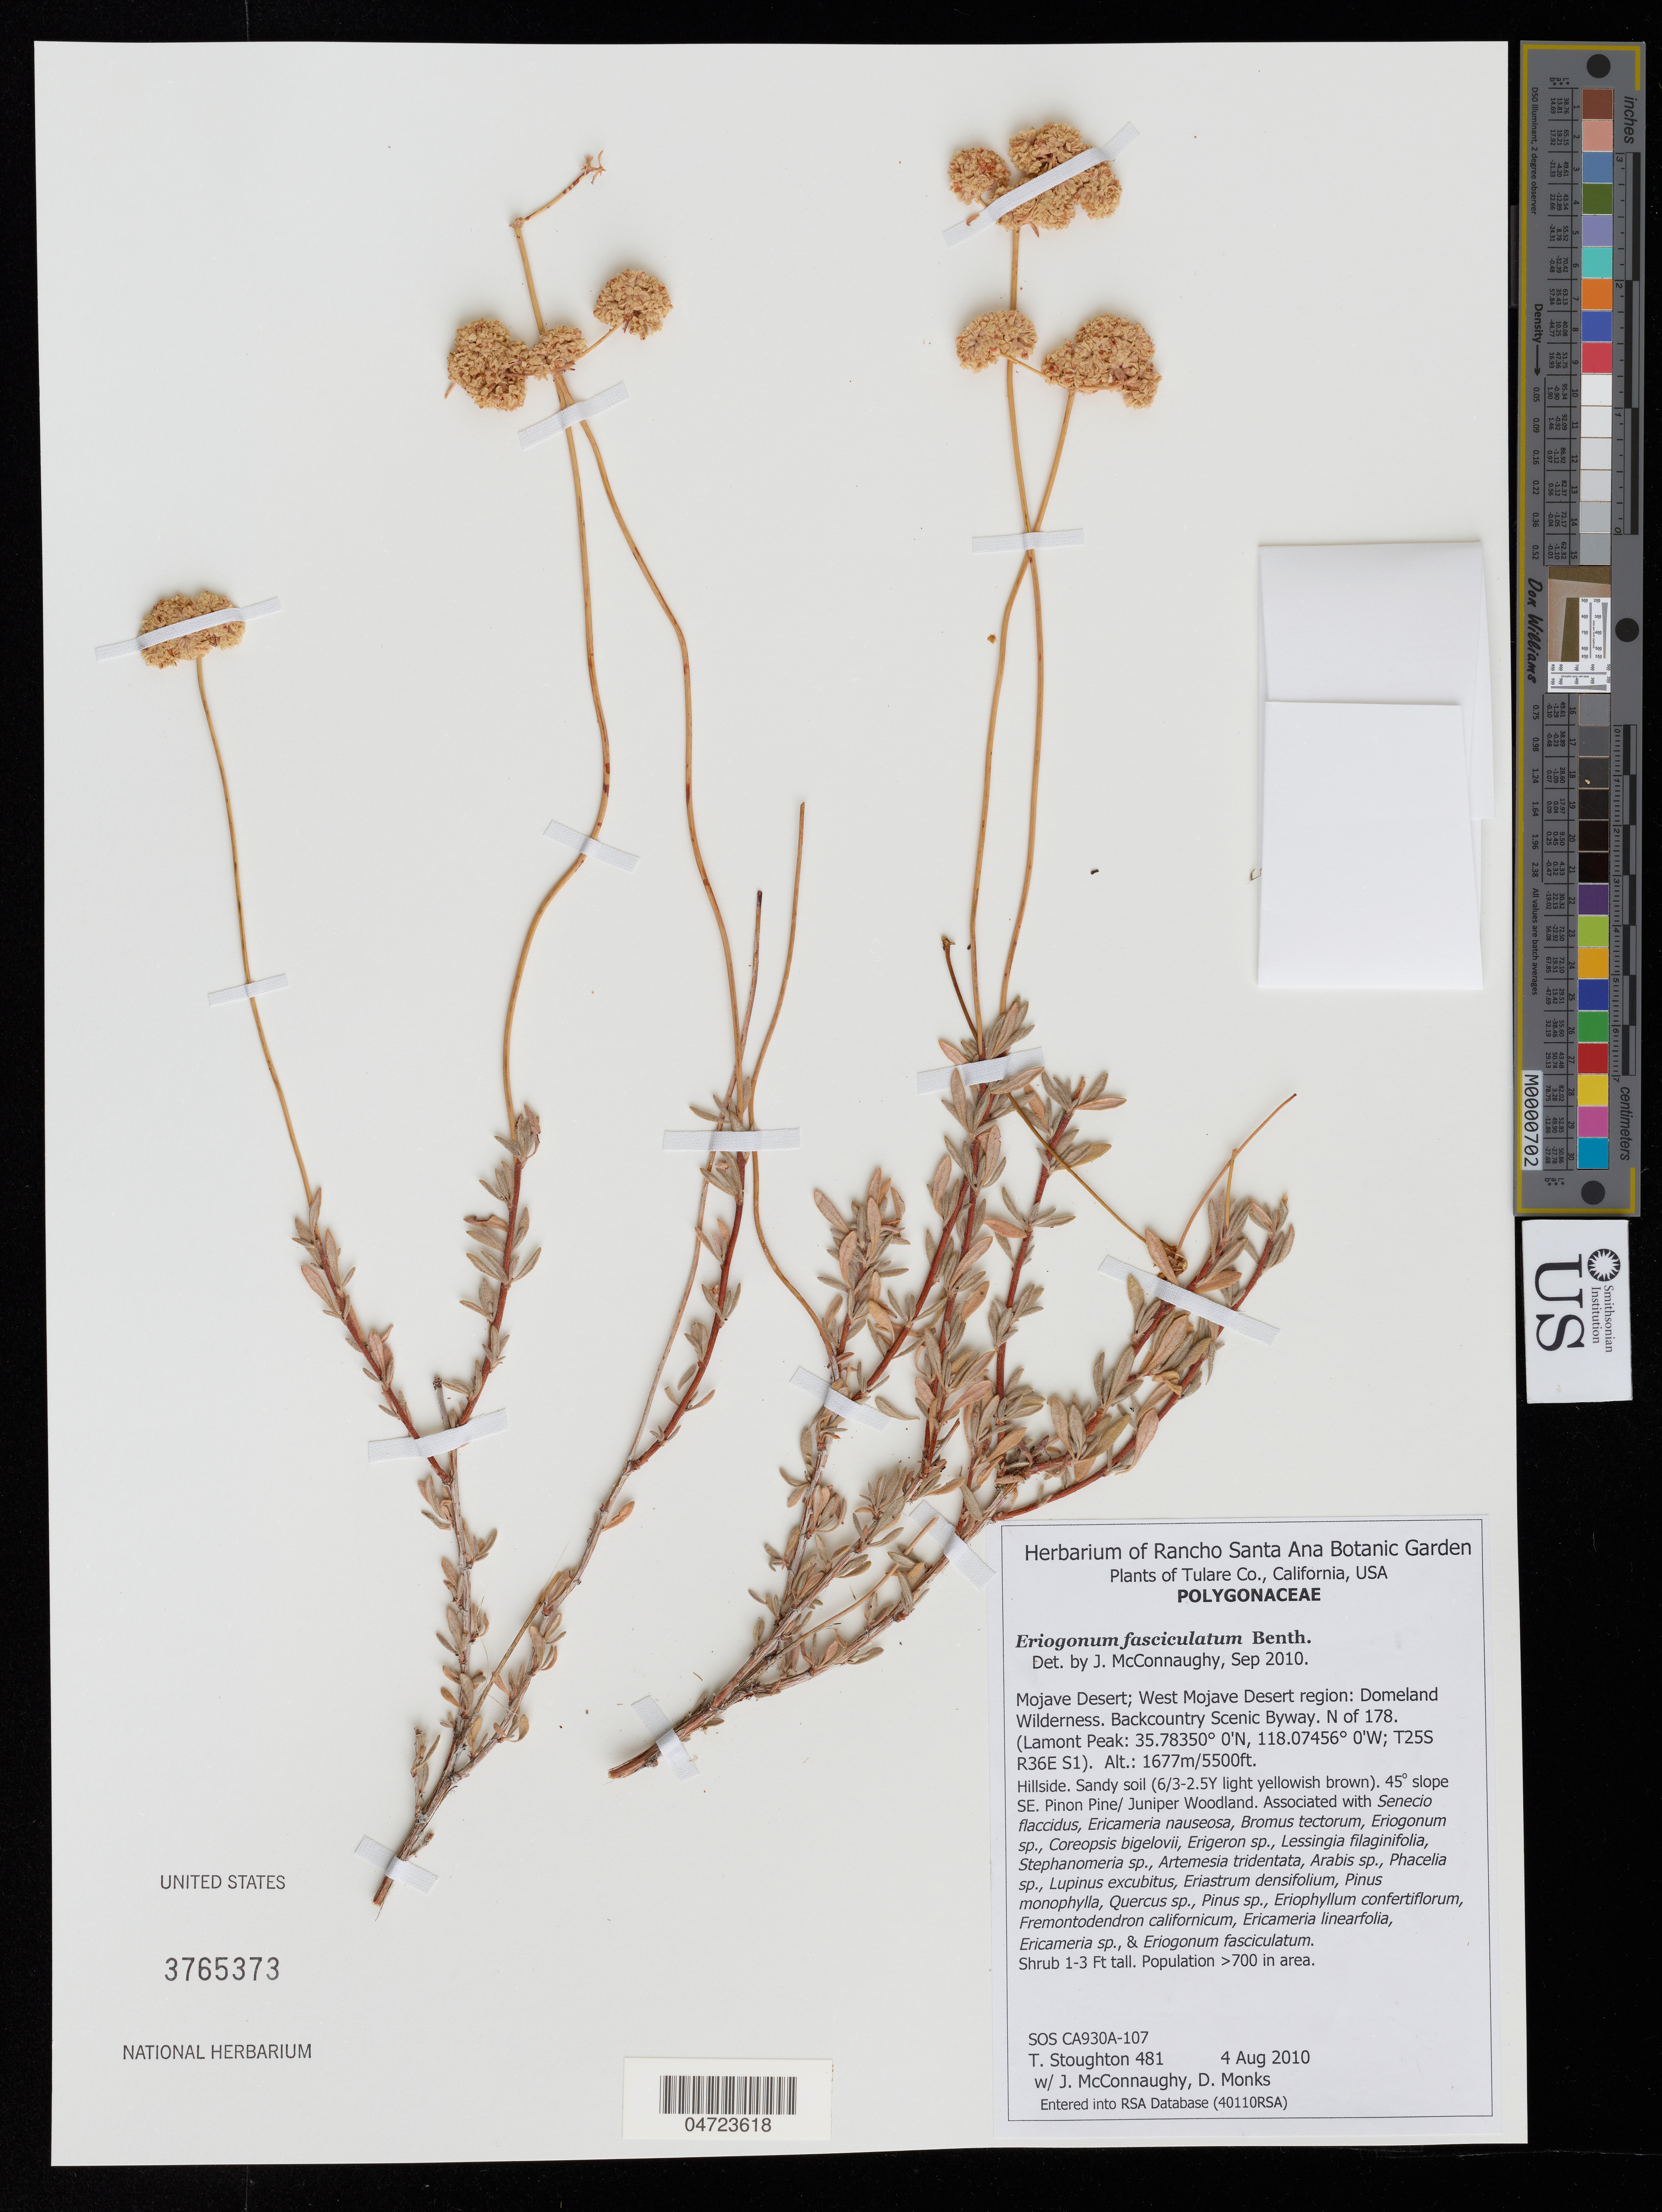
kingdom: Plantae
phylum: Tracheophyta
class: Magnoliopsida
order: Caryophyllales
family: Polygonaceae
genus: Eriogonum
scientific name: Eriogonum fasciculatum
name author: Benth.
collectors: T. Stoughton, J. McConnaughy & D. Monks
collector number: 481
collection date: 2010-08-04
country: United States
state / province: California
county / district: Tulare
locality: Tulare Co. Mojave Desert; West Mojave Desert region: Domeland Wilderness. Backcountry Scenic Byway. N of 178. (Lamont Peak: T25S R36E S1). Hillside. 45º slope SE.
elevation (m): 1677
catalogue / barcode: US 3765373